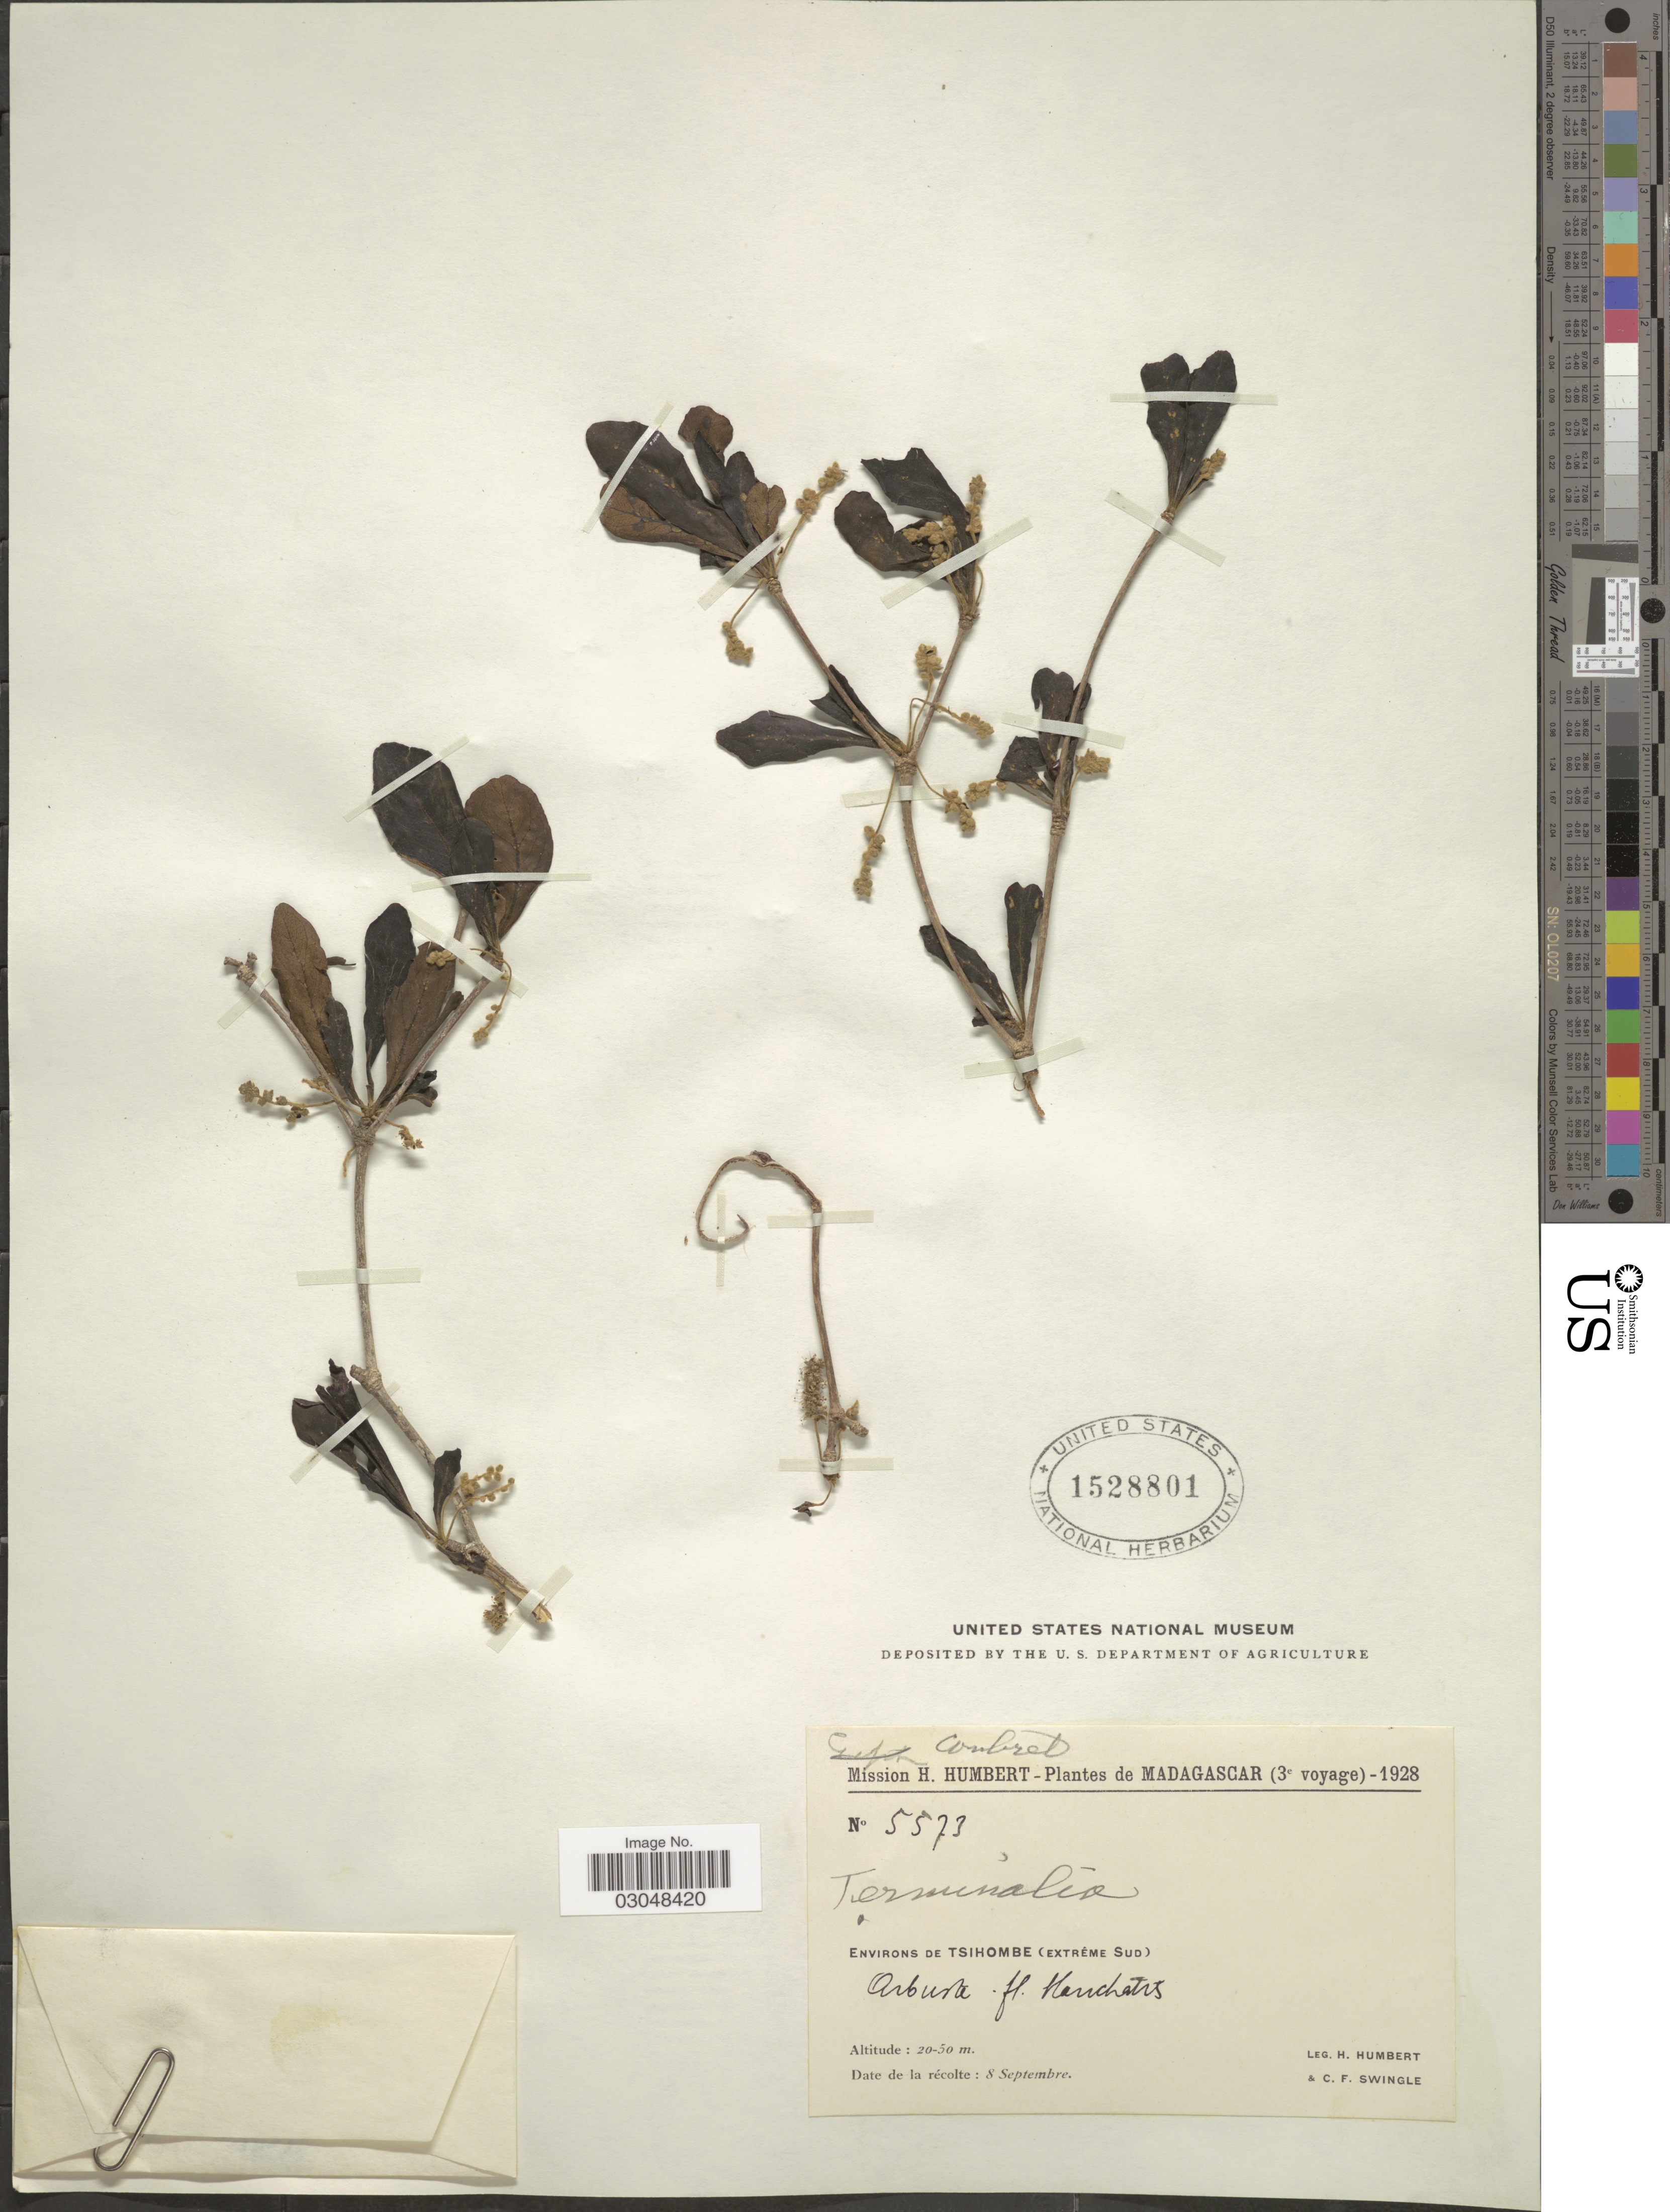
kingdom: Plantae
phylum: Tracheophyta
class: Magnoliopsida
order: Myrtales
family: Combretaceae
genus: Terminalia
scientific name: Terminalia sp.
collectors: H. Humbert & C. Swingle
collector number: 5573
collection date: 1928-09-08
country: Madagascar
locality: Environs de Tsihombe (extrême Sud).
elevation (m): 20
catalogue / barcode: US 1528801